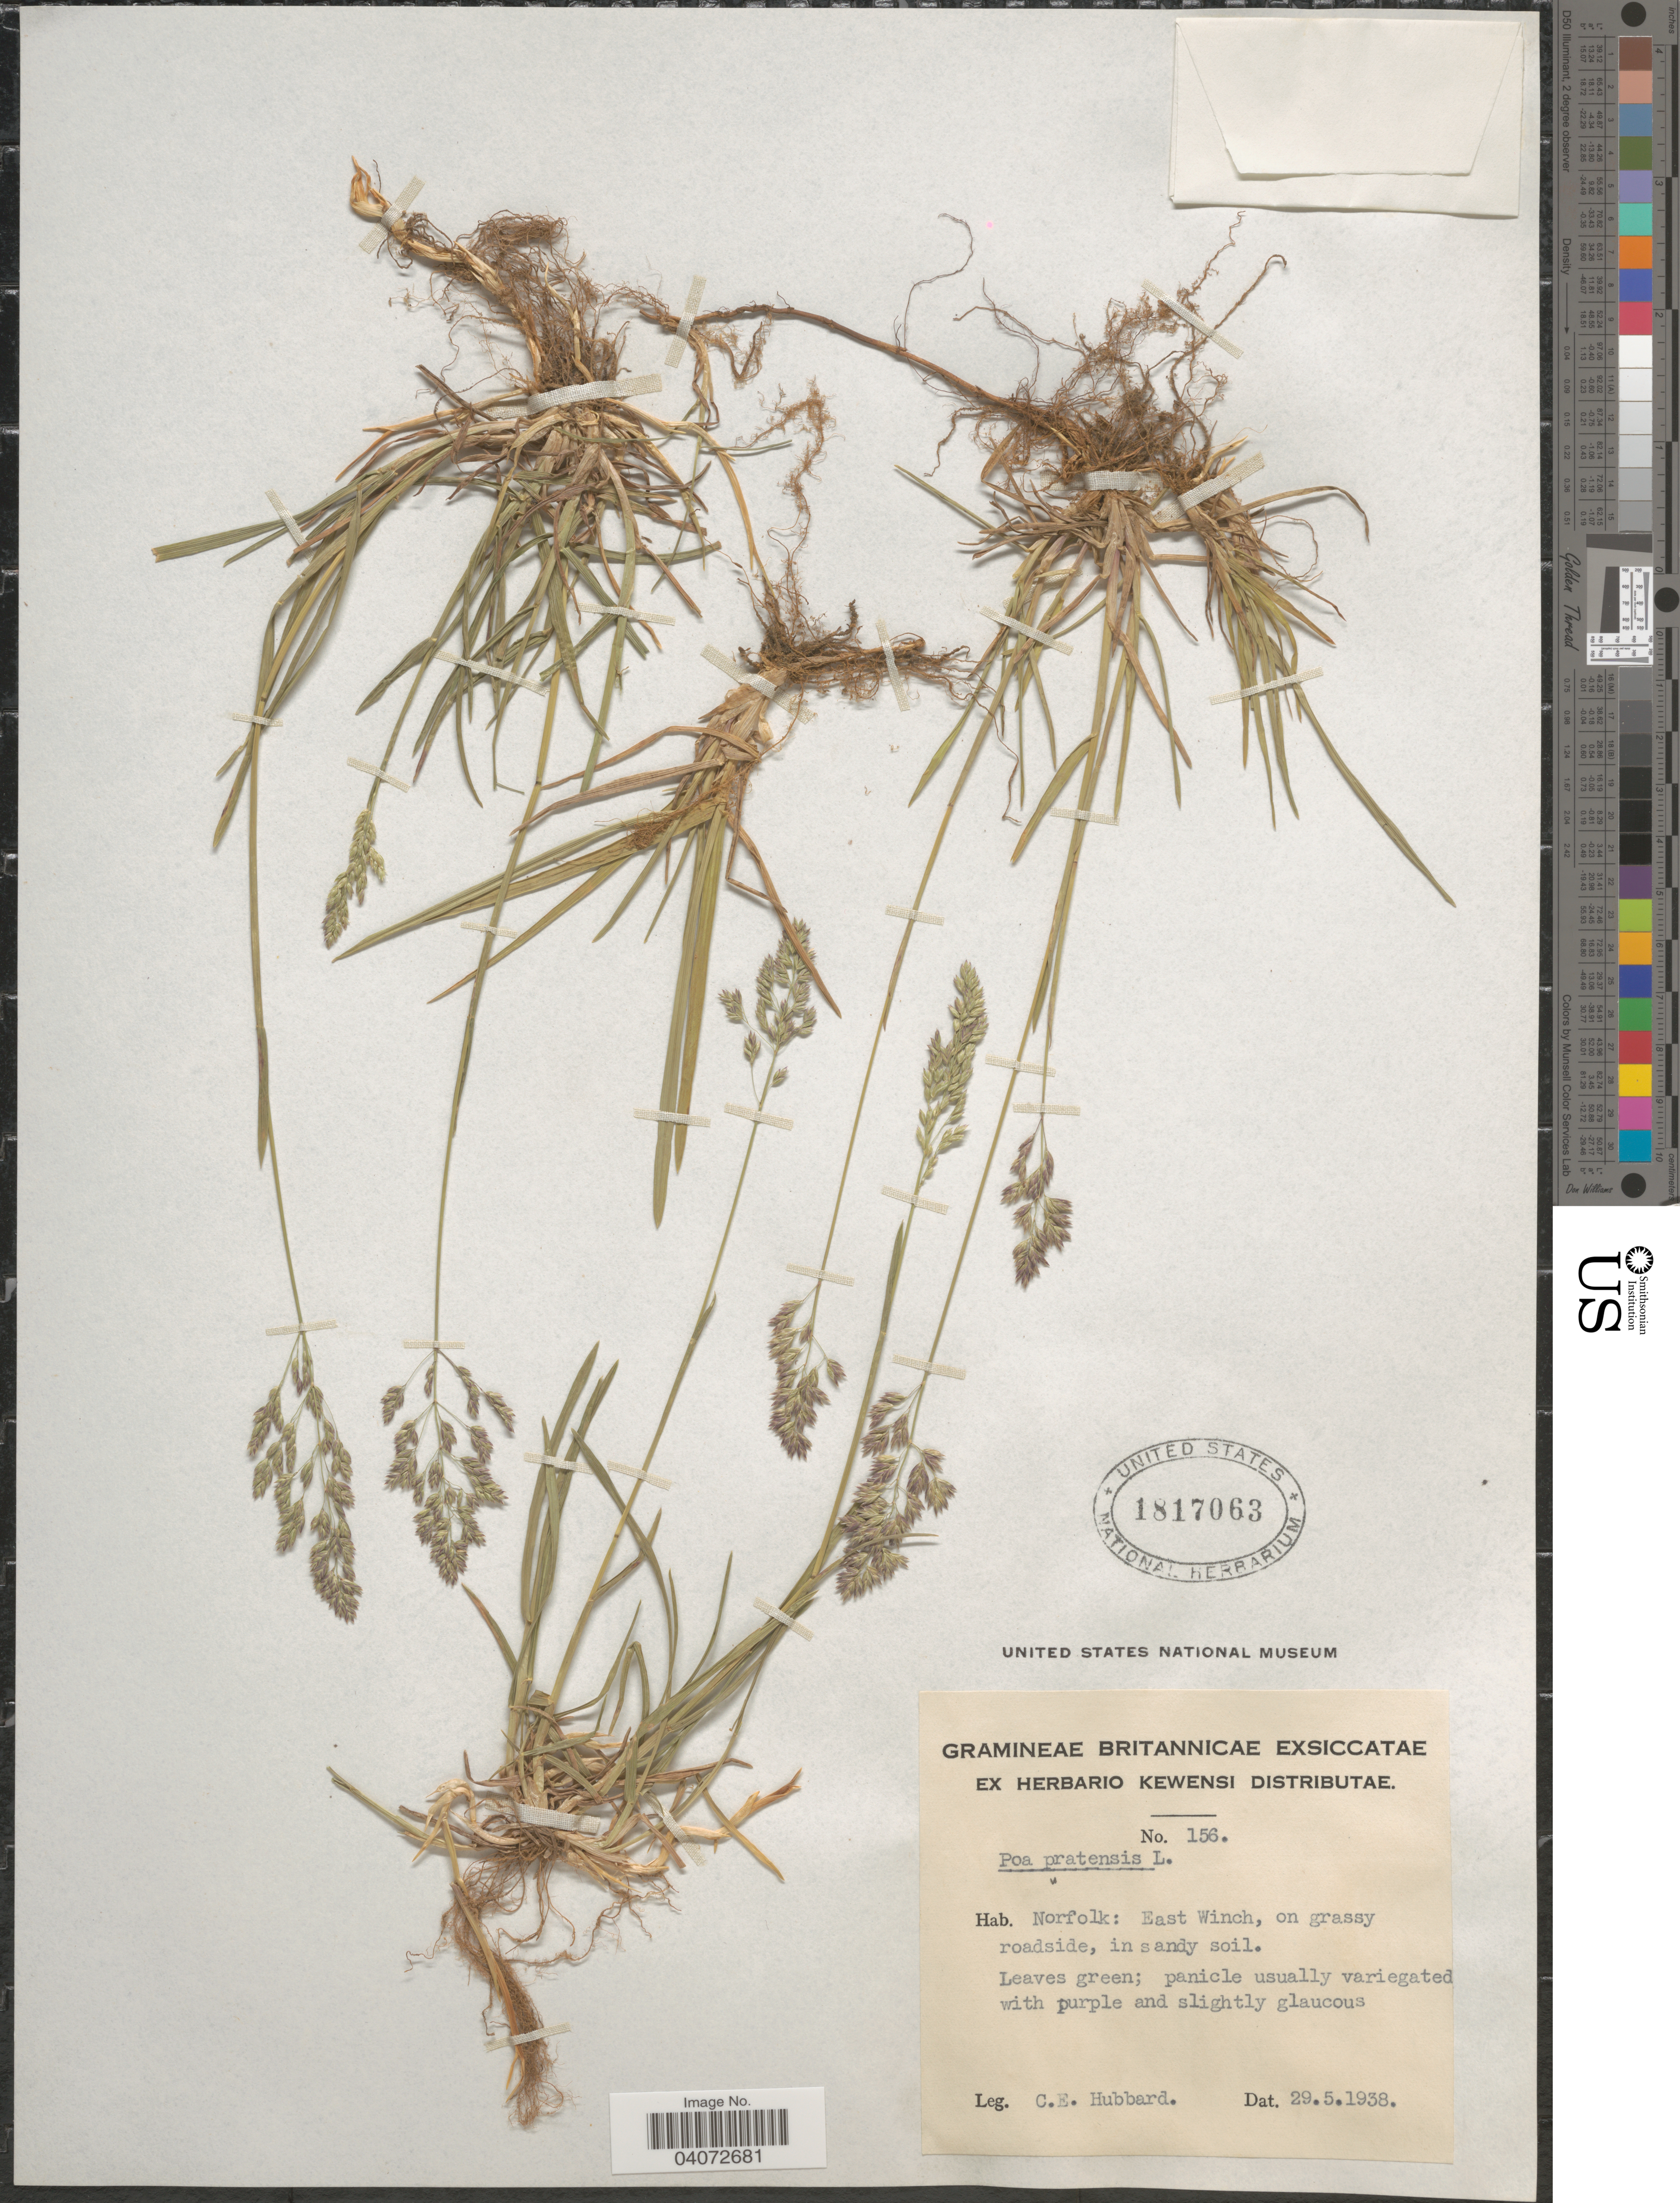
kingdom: Plantae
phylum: Tracheophyta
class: Liliopsida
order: Poales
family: Poaceae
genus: Poa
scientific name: Poa pratensis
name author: L.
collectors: C. E. Hubbard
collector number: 156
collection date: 1938-05-29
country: United Kingdom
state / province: England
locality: Norfolk: East Winch, on grassy roadside, in sandy soil.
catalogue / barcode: US 1817063